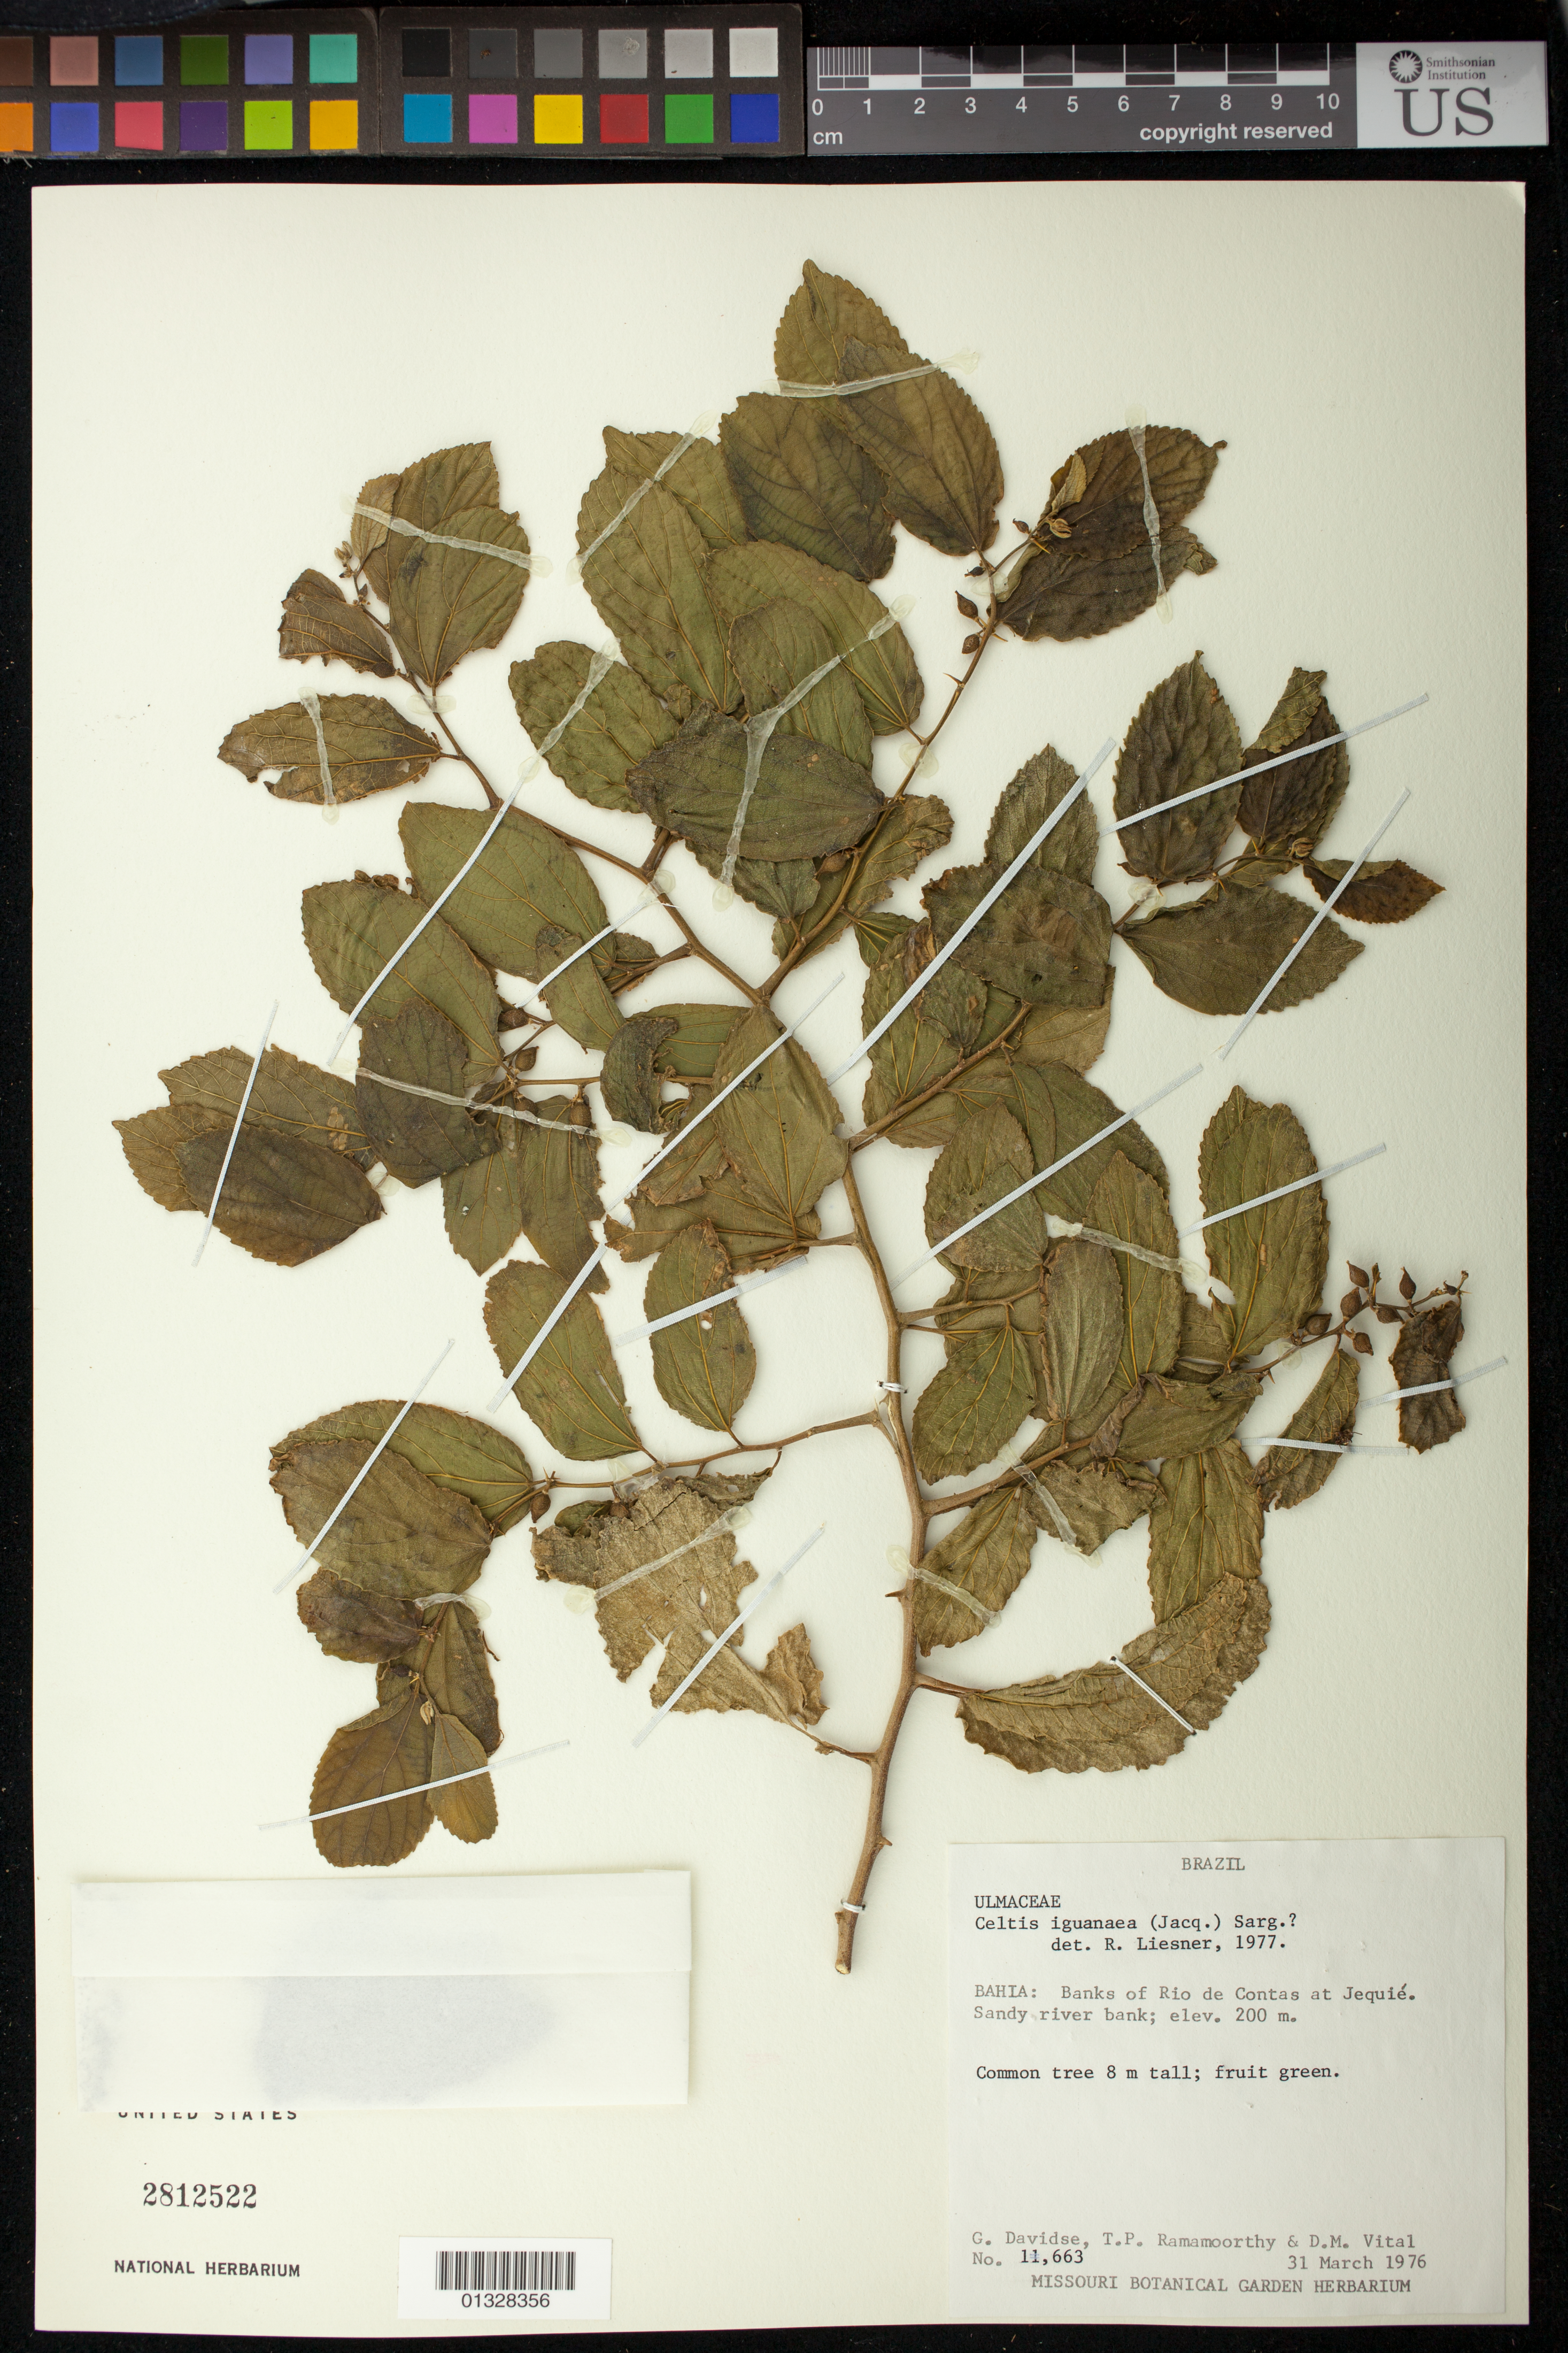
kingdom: Plantae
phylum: Tracheophyta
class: Magnoliopsida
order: Rosales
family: Cannabaceae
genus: Celtis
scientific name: Celtis iguanaea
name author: (Jacq.) Sarg.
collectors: G. Davidse, T. P. Ramamoorthy & D. Vital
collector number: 11663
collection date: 1976-03-31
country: Brazil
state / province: Bahia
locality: Banks of Rio de Contas at Jequié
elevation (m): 200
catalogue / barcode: US 2812522